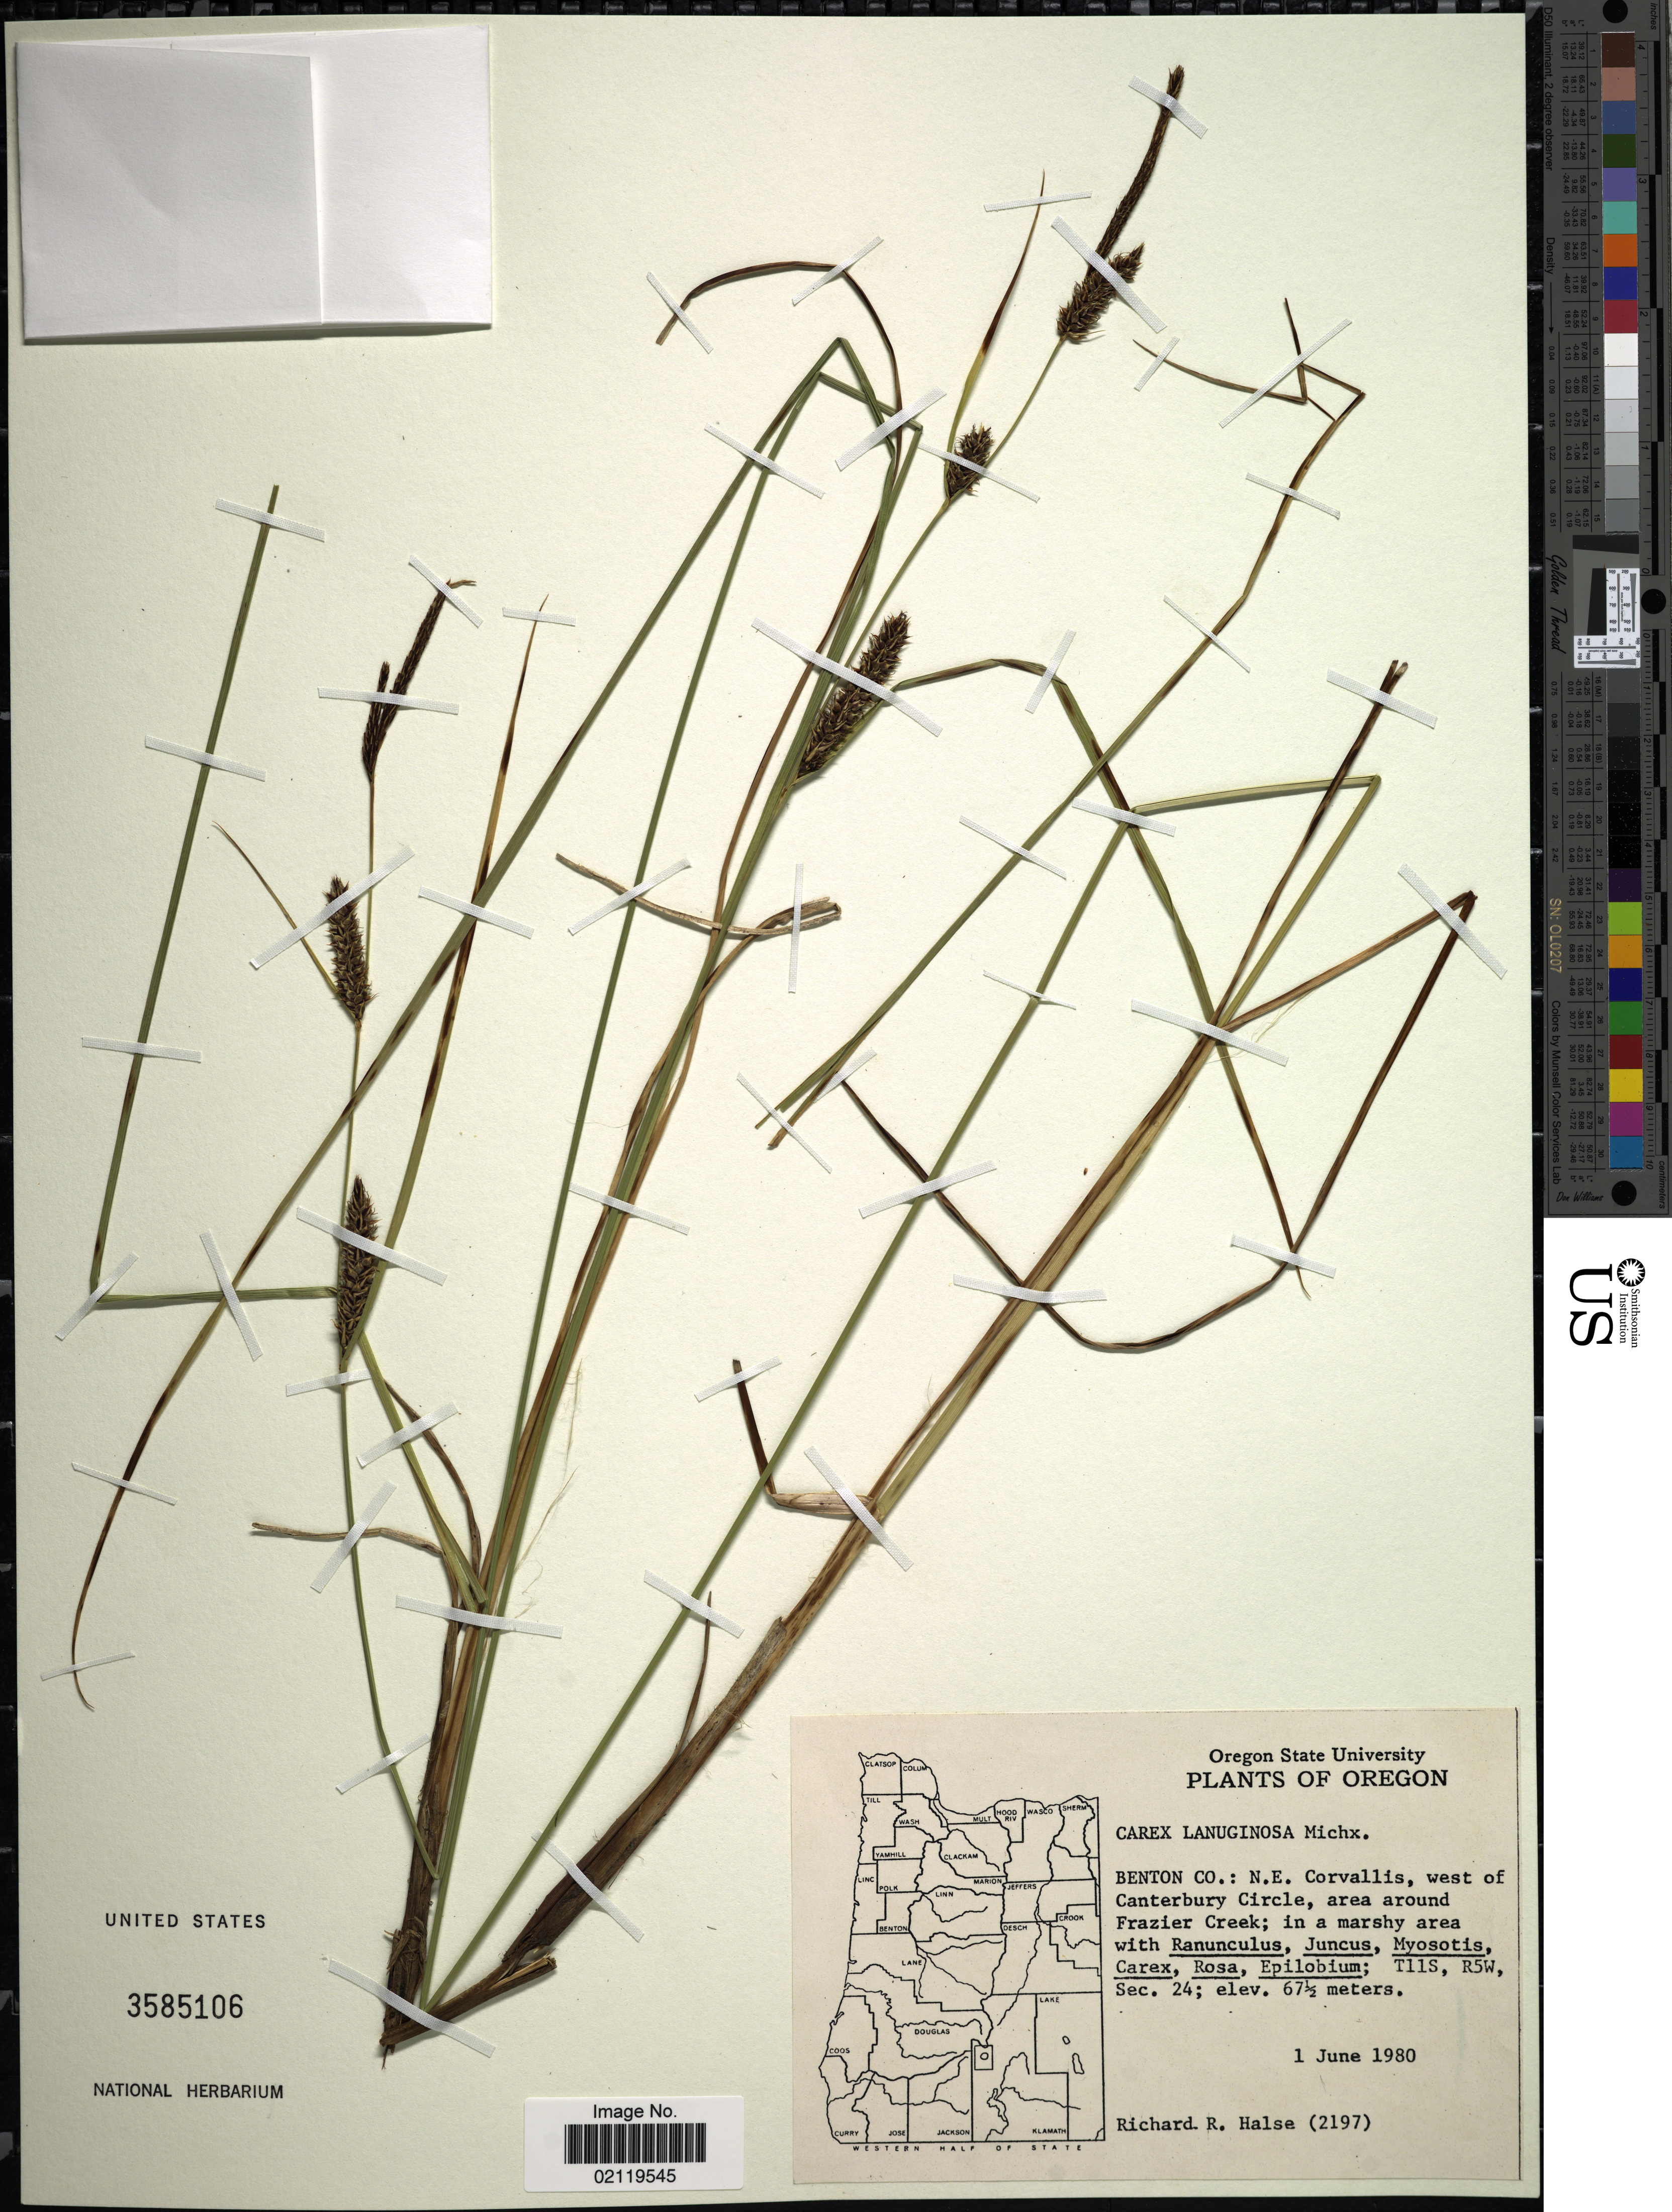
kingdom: Plantae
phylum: Tracheophyta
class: Liliopsida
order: Poales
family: Cyperaceae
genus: Carex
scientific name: Carex pellita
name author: Muhl. ex Willd.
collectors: R. Halse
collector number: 2197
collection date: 1980-06-01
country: United States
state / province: Oregon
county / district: Benton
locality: Benton Co.: N.E. Corvallis, west of Canterbury Circle, area around Frazier Creek. T11S, R5W, Sec. 24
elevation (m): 67.5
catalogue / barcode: US 3585106